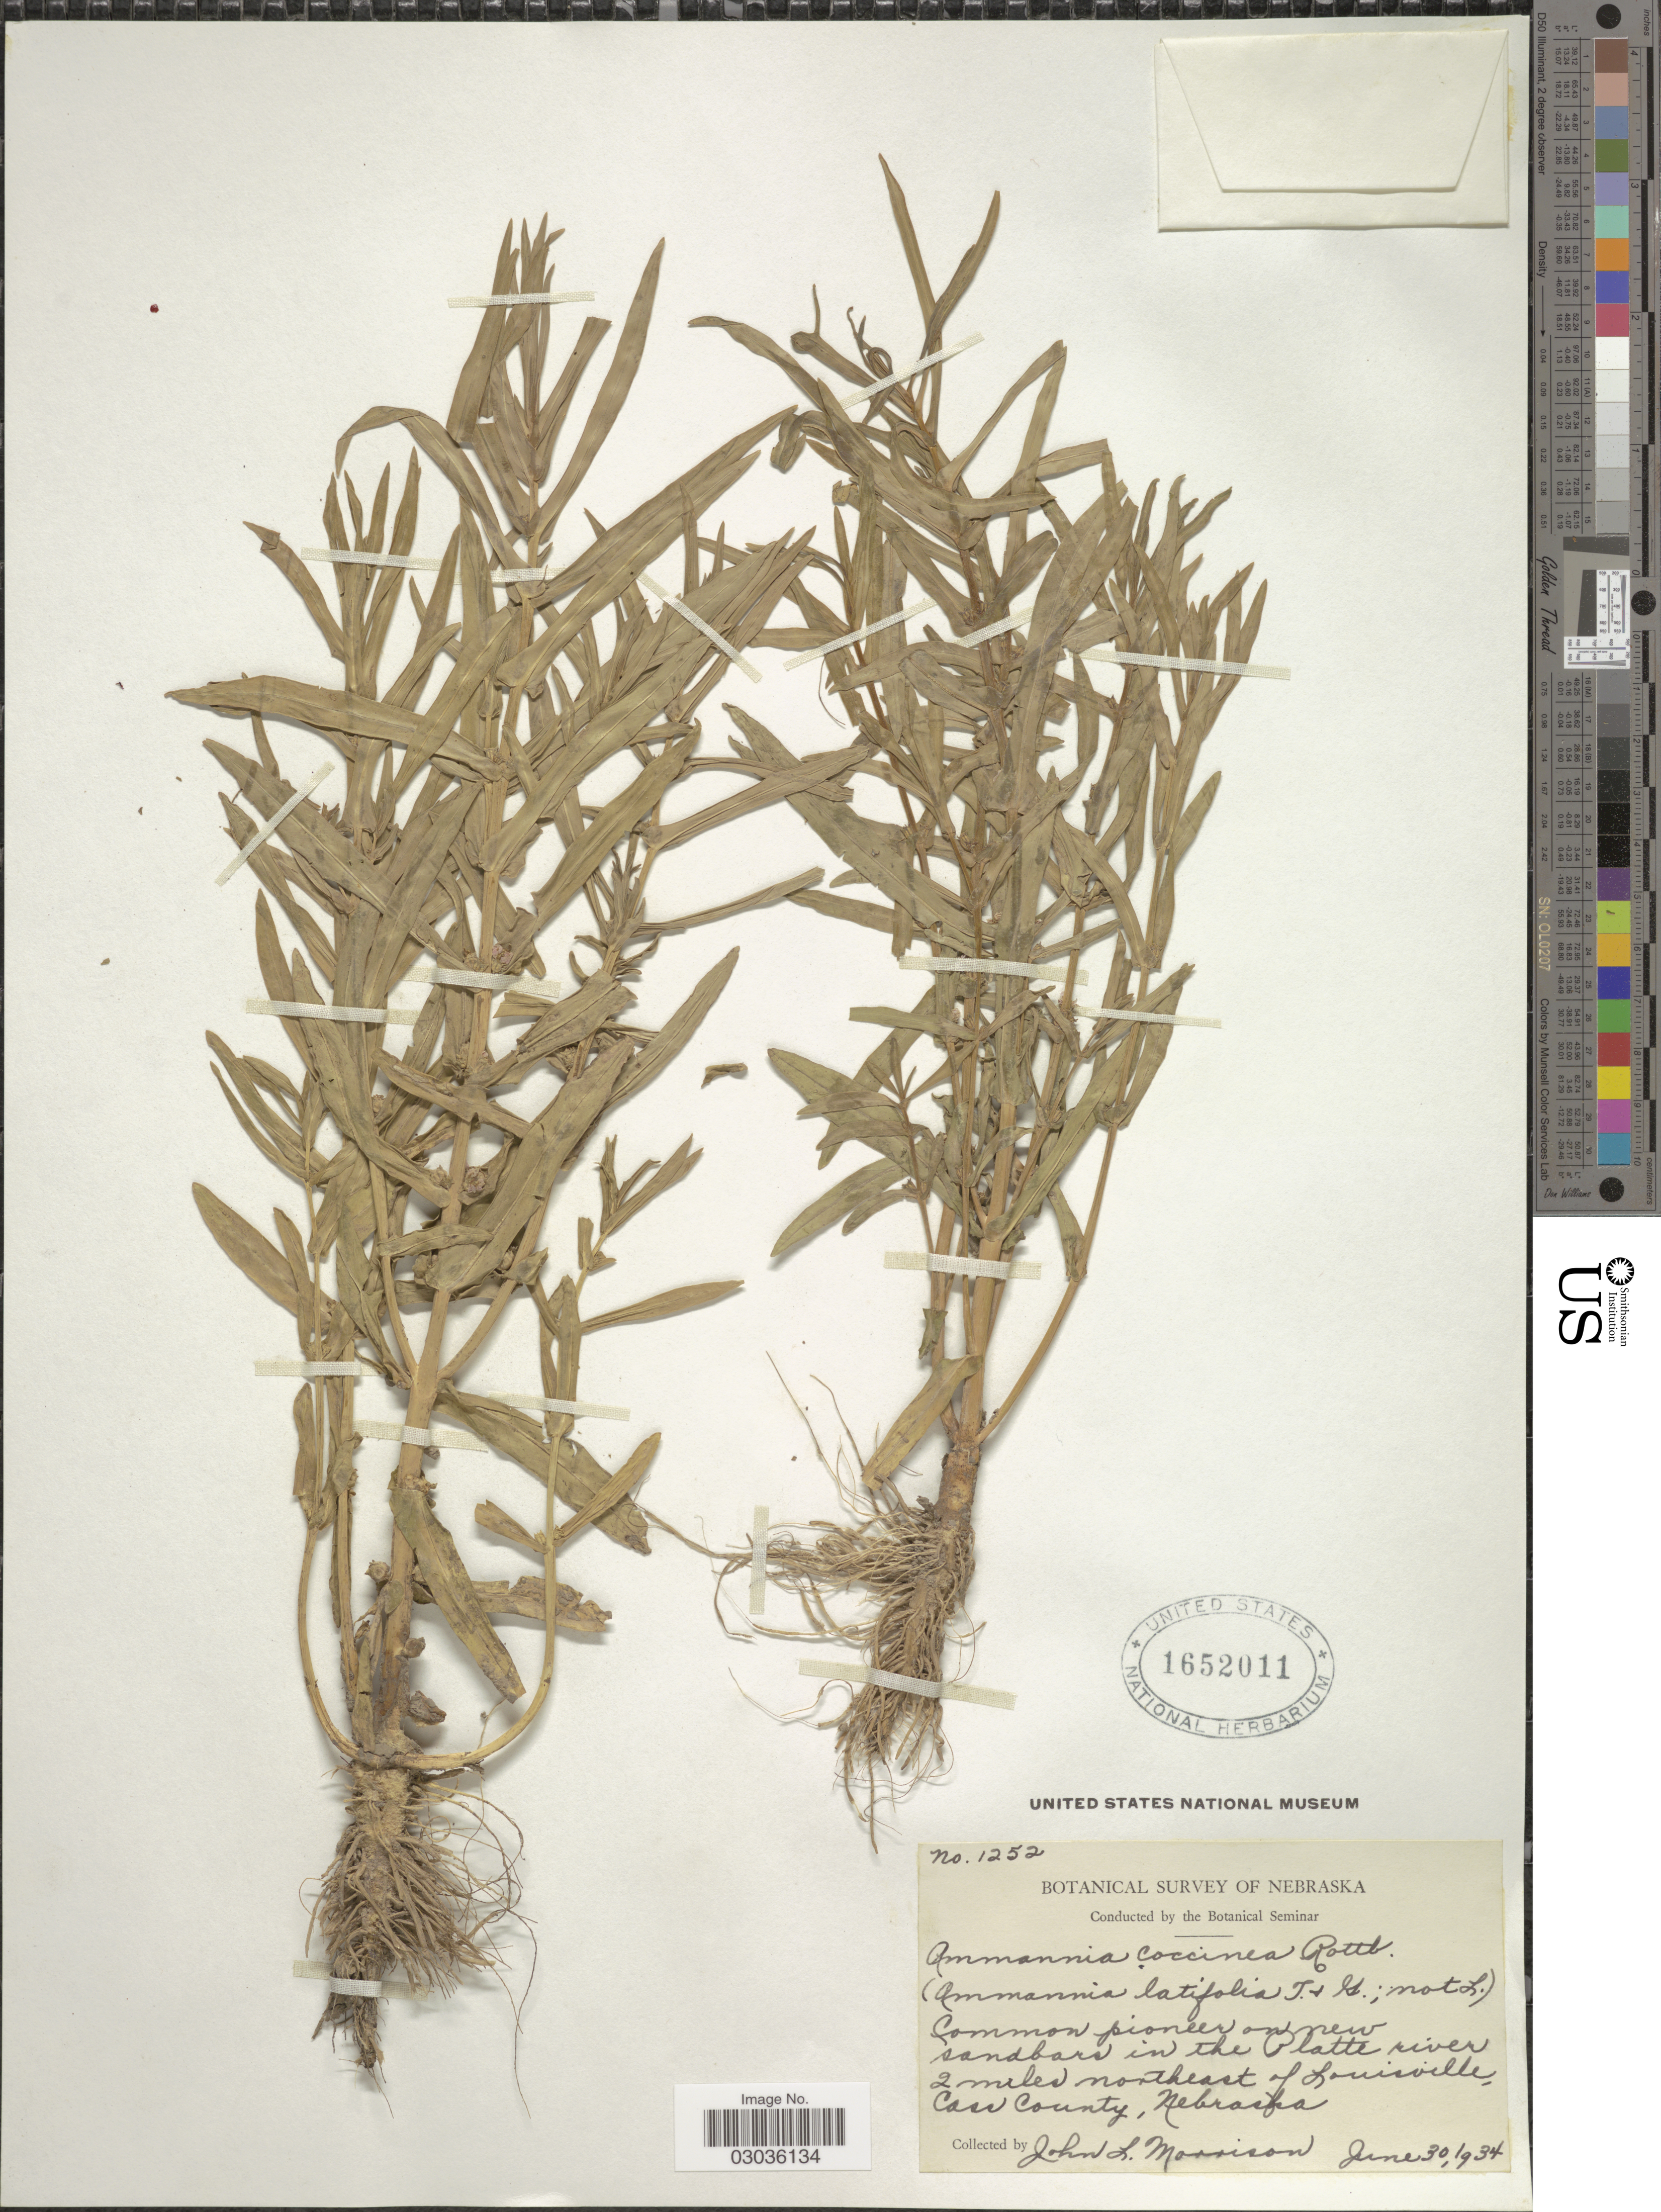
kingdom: Plantae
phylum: Tracheophyta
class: Magnoliopsida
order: Myrtales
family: Lythraceae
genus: Ammannia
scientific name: Ammannia coccinea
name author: Rottb.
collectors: J. Morrison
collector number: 1252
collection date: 1934-06-30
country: United States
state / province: Nebraska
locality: Common pioneer on new sandbars in the Platte river 2 miles northeast of Louisville, Cass County.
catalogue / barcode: US 1652011